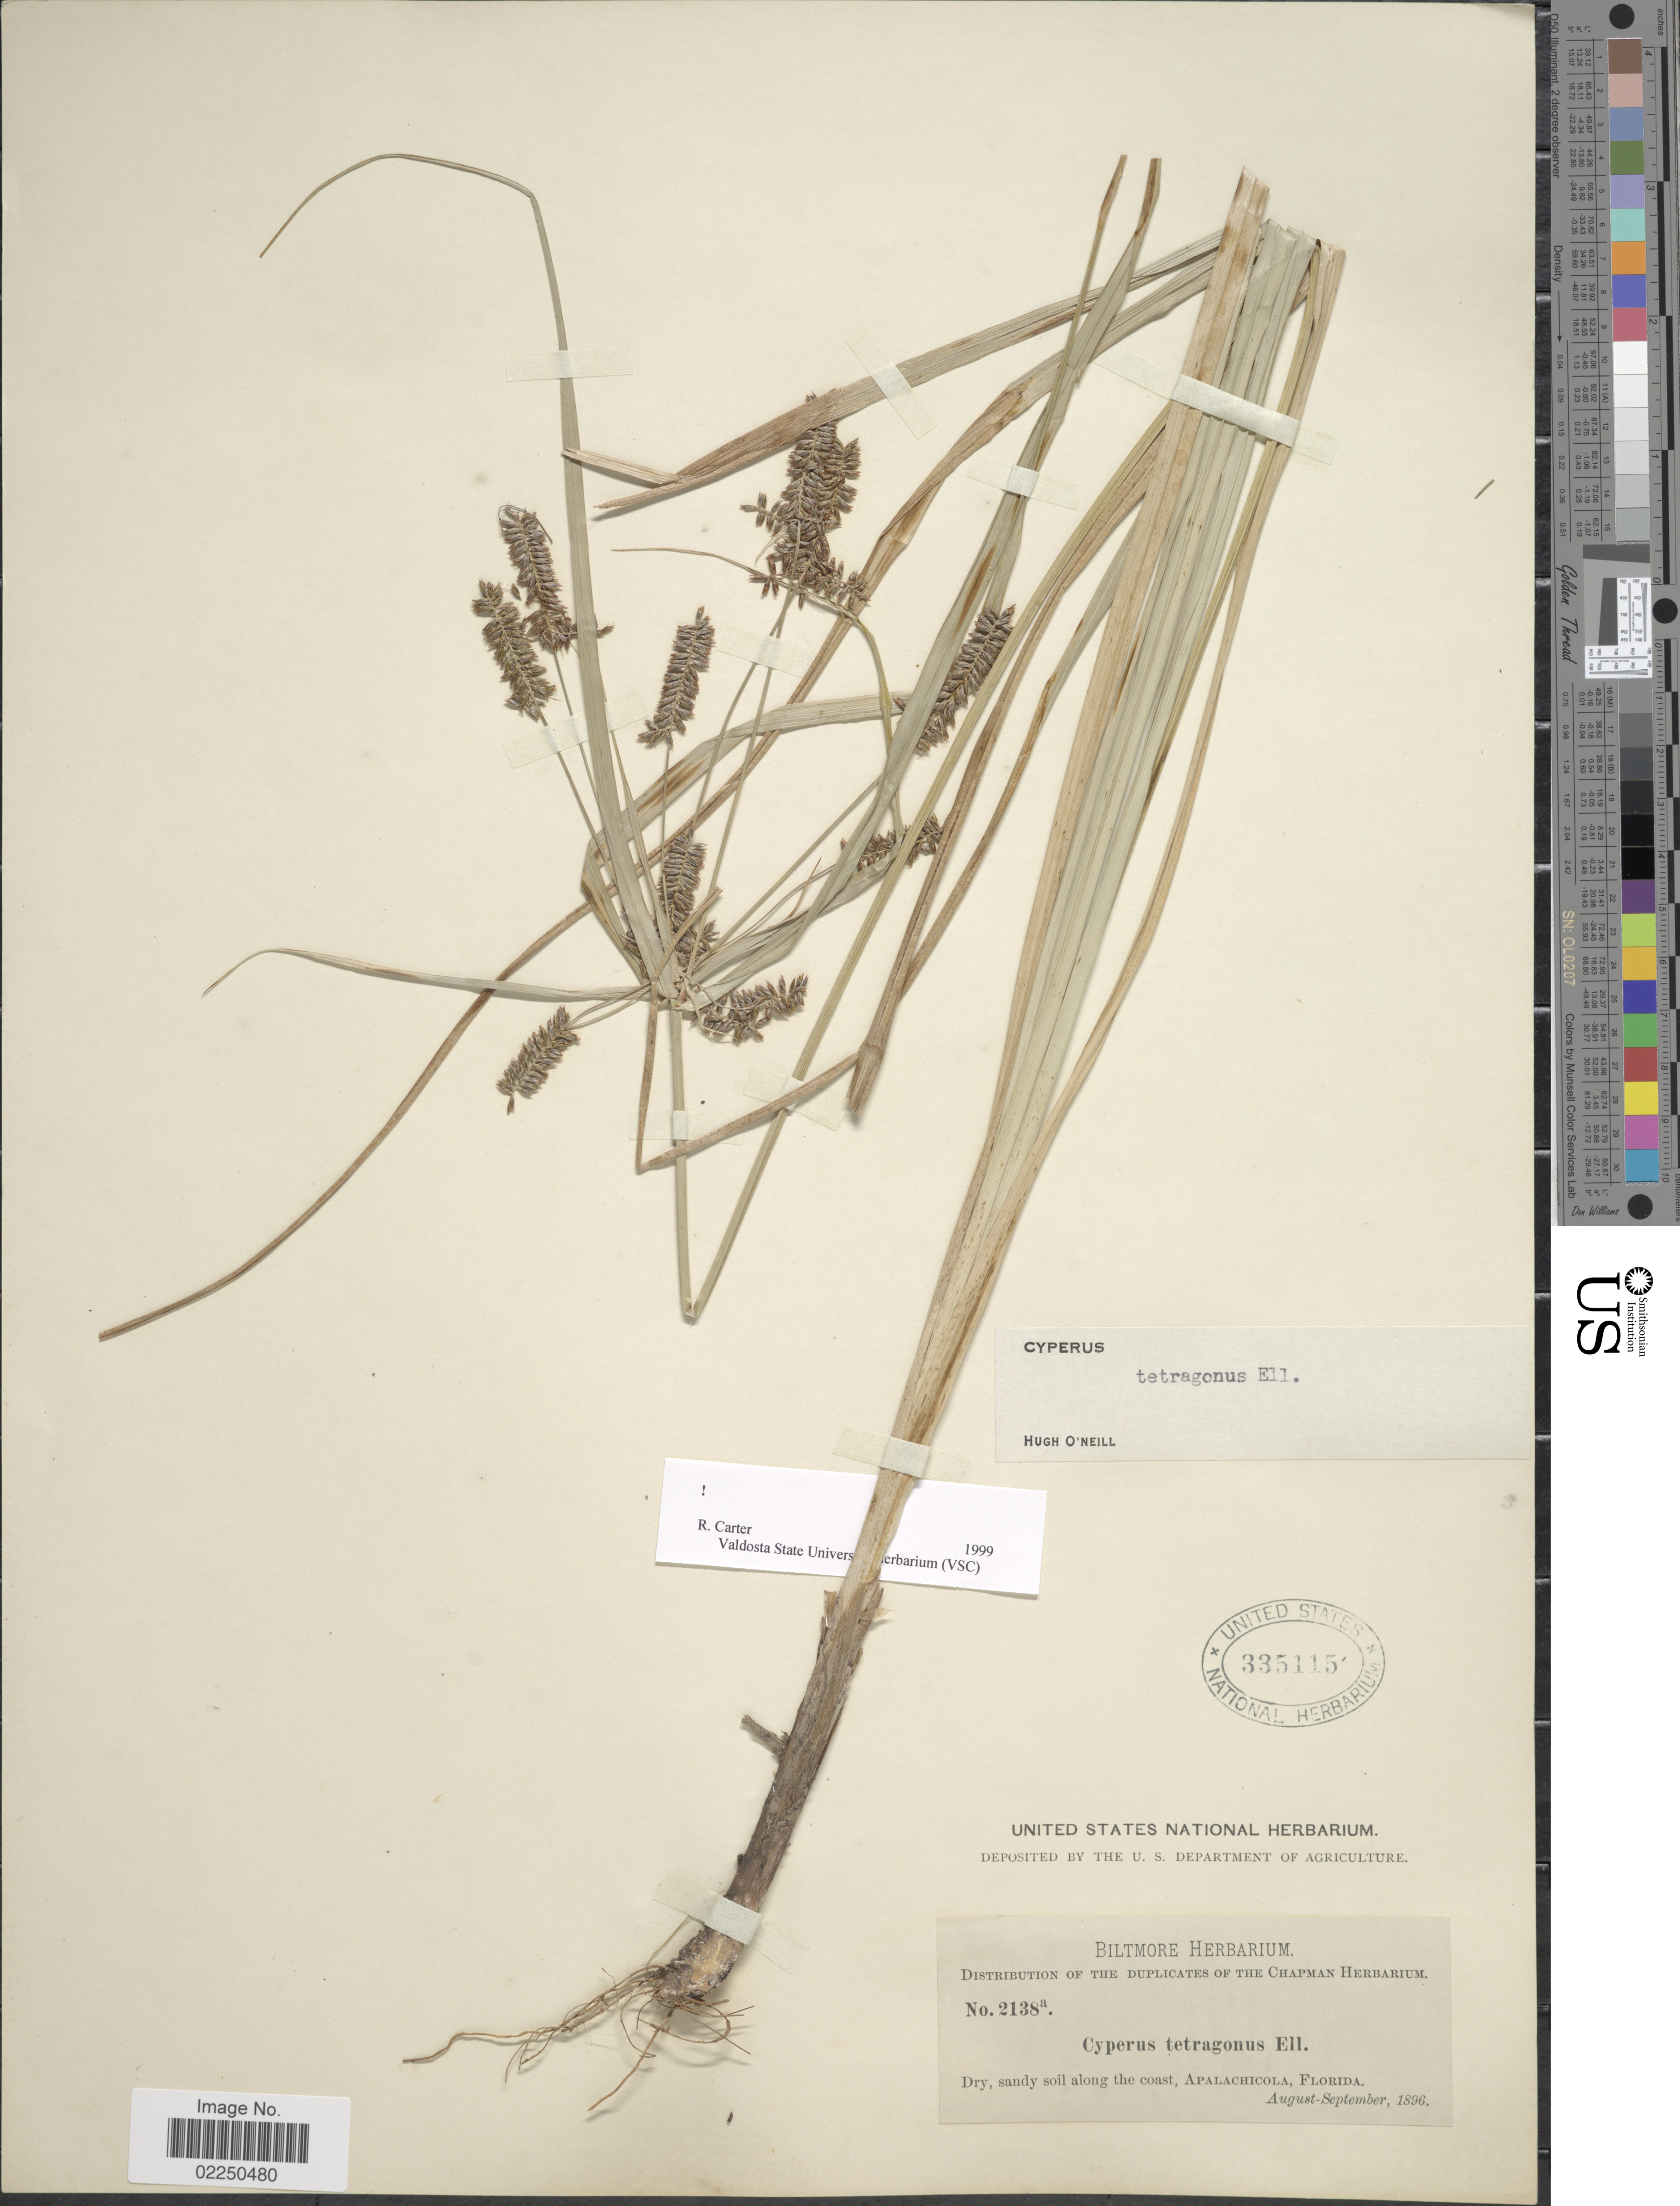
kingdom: Plantae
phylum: Tracheophyta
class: Liliopsida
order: Poales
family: Cyperaceae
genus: Cyperus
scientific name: Cyperus tetragonus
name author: Elliott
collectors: ex herb. Biltmore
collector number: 2138a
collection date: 1896-08/1896-09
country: United States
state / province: Florida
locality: Dry, sandy soil along the coast, Apalachicola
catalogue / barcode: US 335115